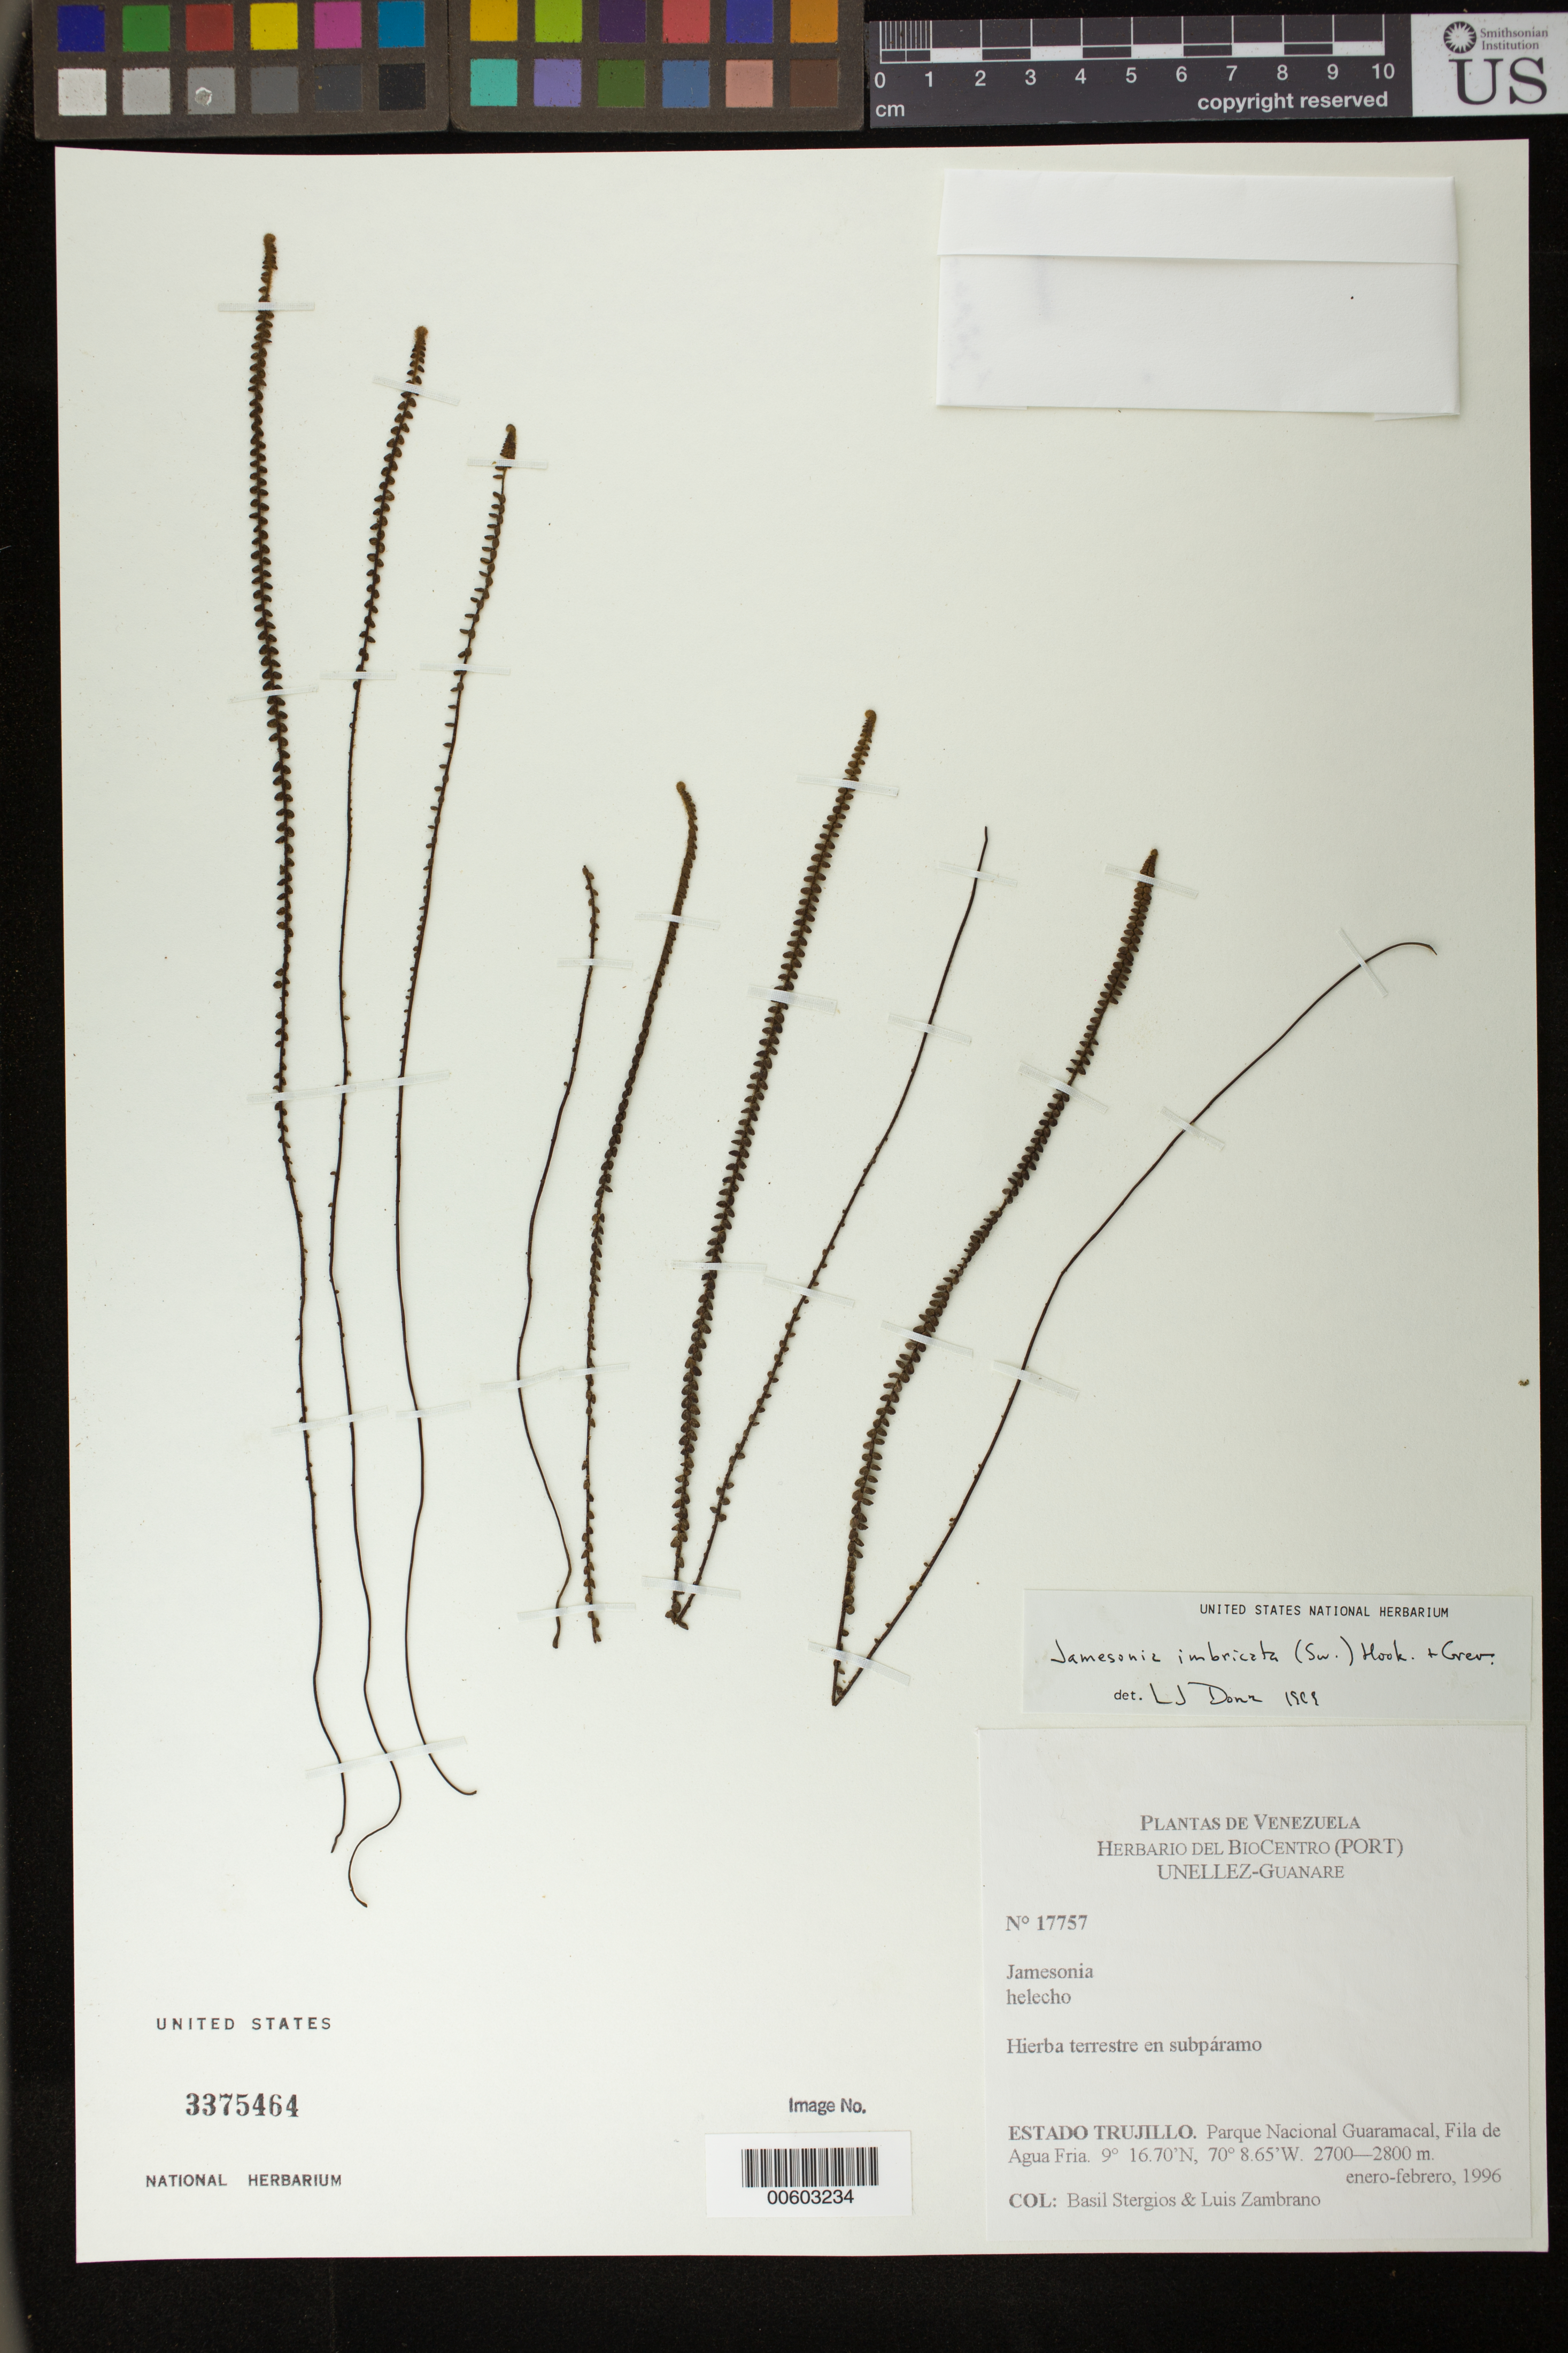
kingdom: Plantae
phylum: Tracheophyta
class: Polypodiopsida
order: Polypodiales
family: Pteridaceae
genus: Jamesonia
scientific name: Jamesonia imbricata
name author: (Sw.) Hook. & Grev.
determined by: Dorr, L. J., (BOT), Smithsonian Institution - National Museum of Natural History (UNITED STATES)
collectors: B. G. Stergios & L. Zambrano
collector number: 17757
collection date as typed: Jan 1996 to -- Feb 1996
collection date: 1996-01/1996-02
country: Venezuela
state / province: Trujillo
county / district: Boconó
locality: Parque Nacional Guaramacal, Fila de Agua Fria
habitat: Subpáramo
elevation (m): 2700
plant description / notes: PORT, UC, US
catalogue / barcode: US 3375464